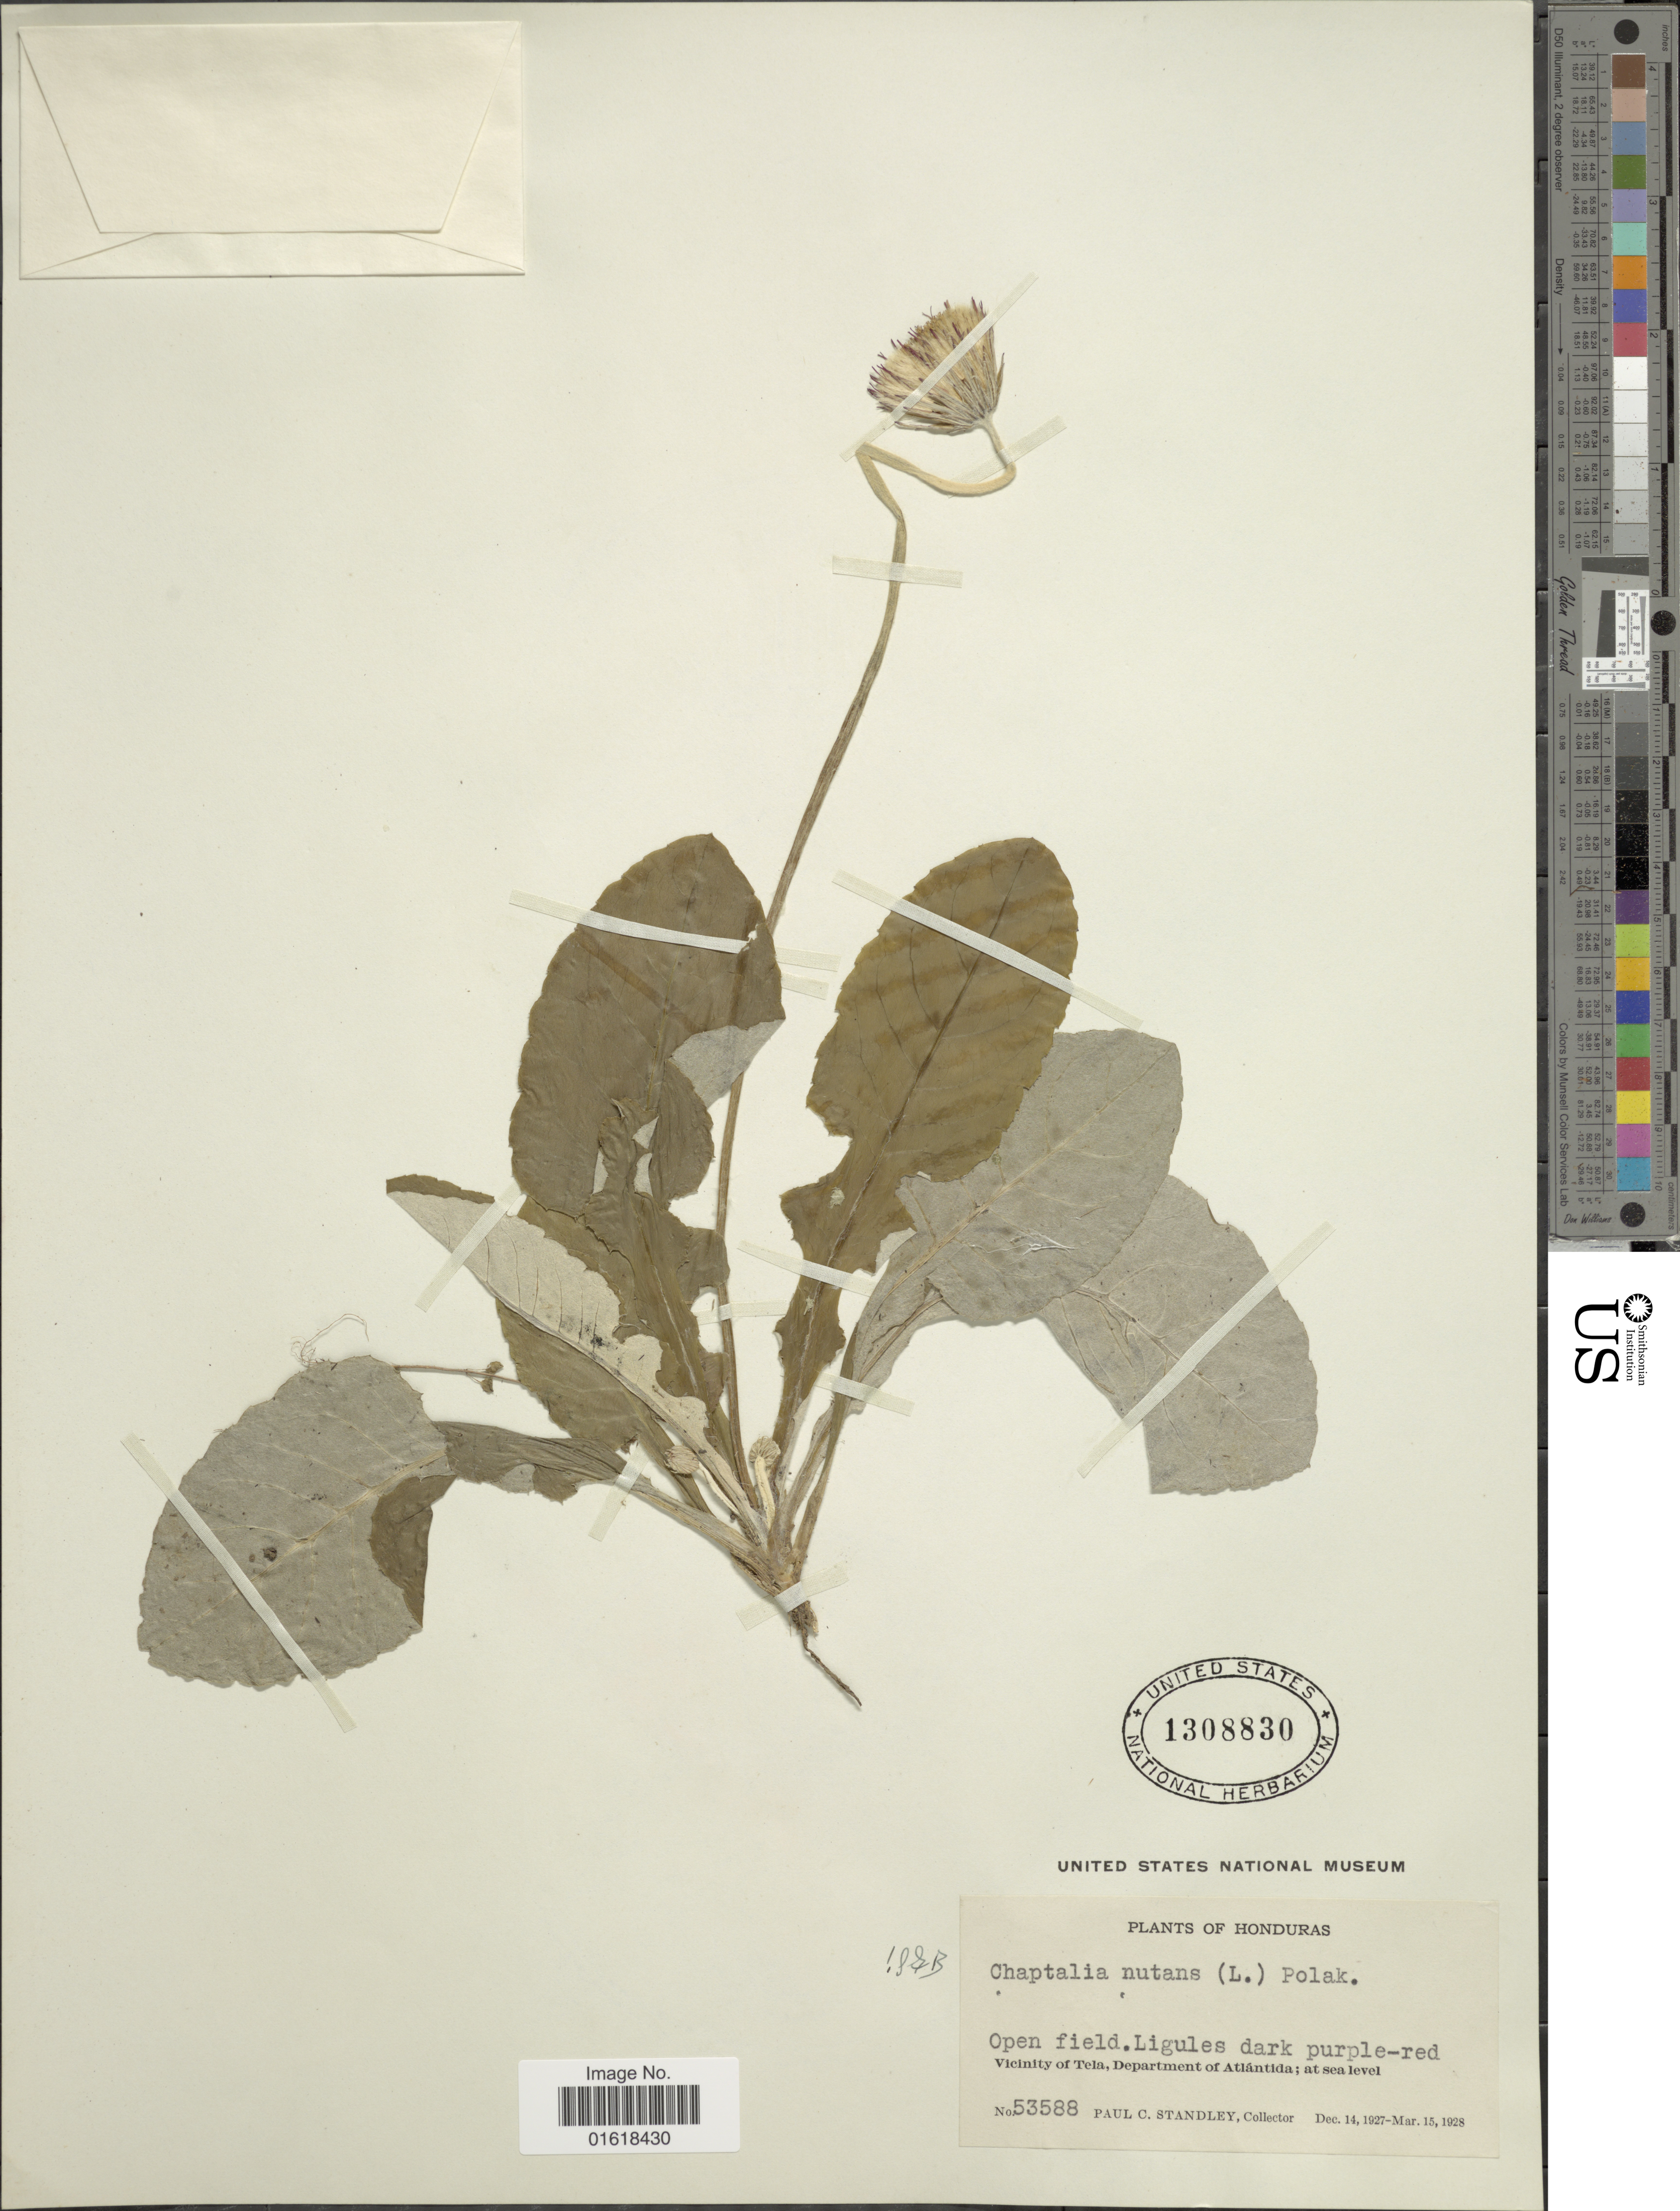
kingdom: Plantae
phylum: Tracheophyta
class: Magnoliopsida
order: Asterales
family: Asteraceae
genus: Chaptalia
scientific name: Chaptalia nutans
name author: (L.) Pol.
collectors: P. C. Standley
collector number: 53588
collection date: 1927-12-14/1928-03-15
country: Honduras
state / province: Atlántida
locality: Vicinity of Tela.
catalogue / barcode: US 1308830